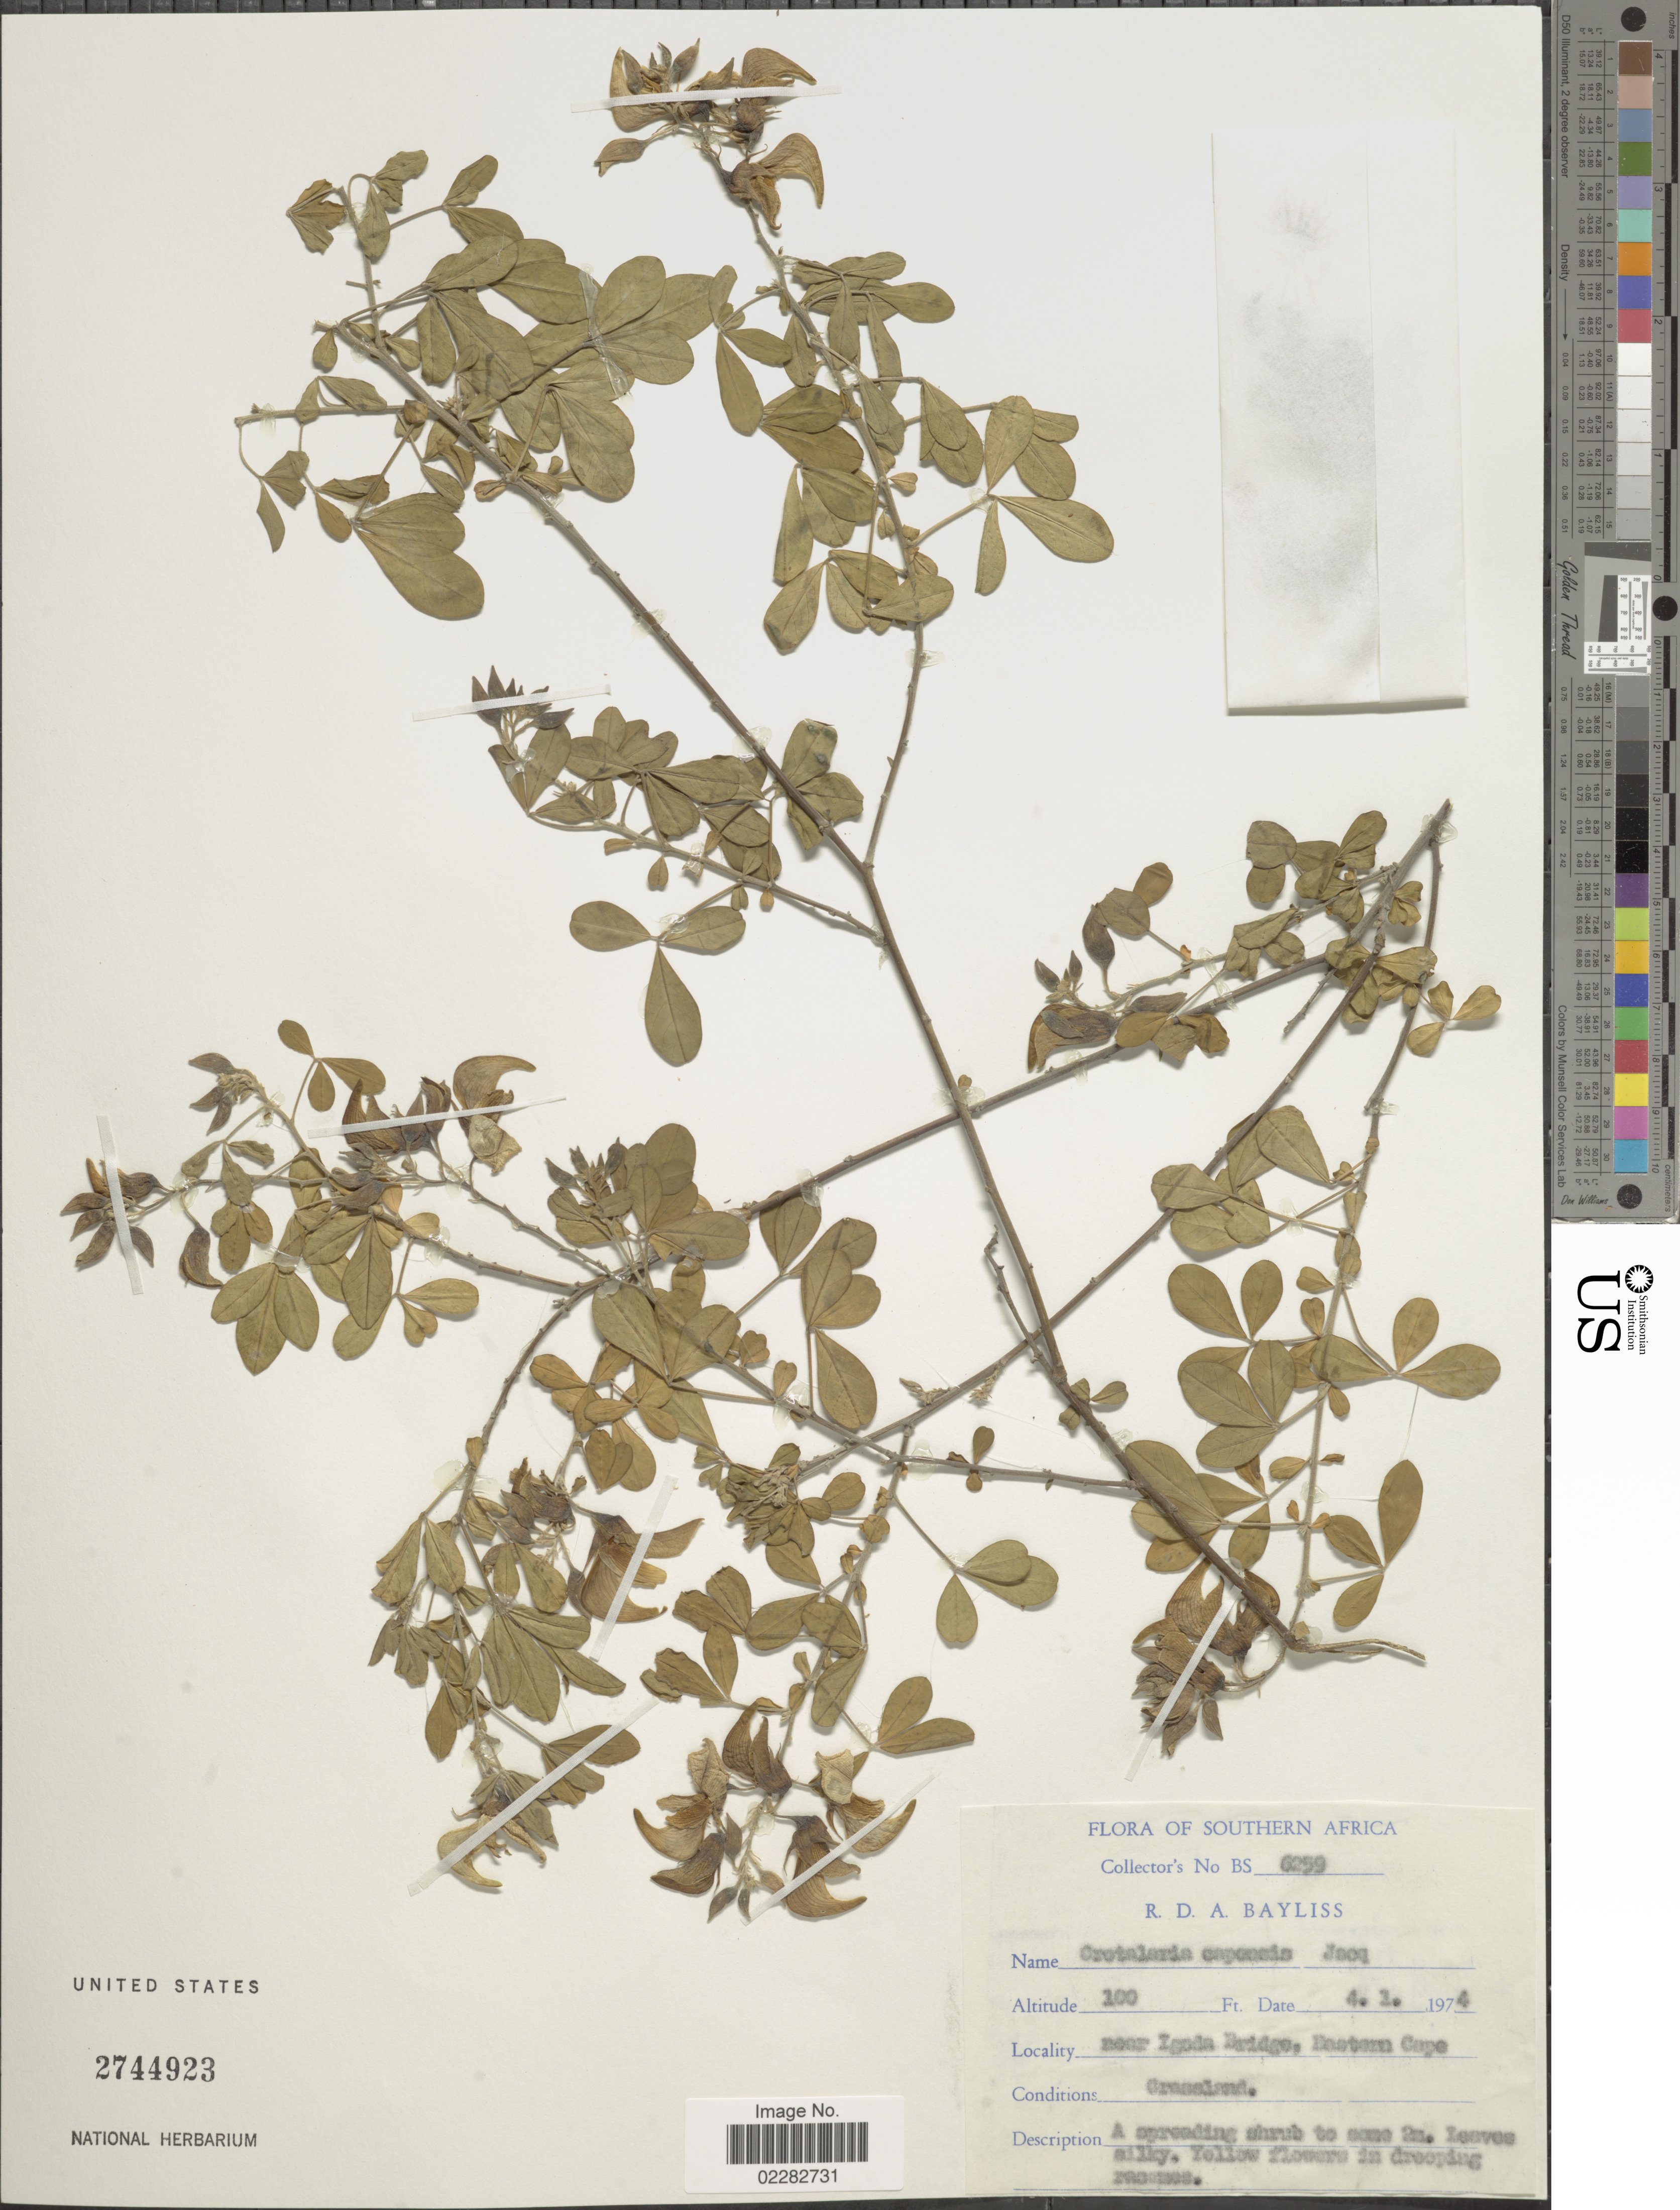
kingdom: Plantae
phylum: Tracheophyta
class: Magnoliopsida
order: Fabales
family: Fabaceae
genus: Crotalaria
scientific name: Crotalaria capensis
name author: Jacq.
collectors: R. Bayliss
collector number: BS 6259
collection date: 1974-01-04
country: South Africa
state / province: Eastern Cape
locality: Near Igoda Bridge, Eastern Cape.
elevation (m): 30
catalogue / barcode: US 2744923